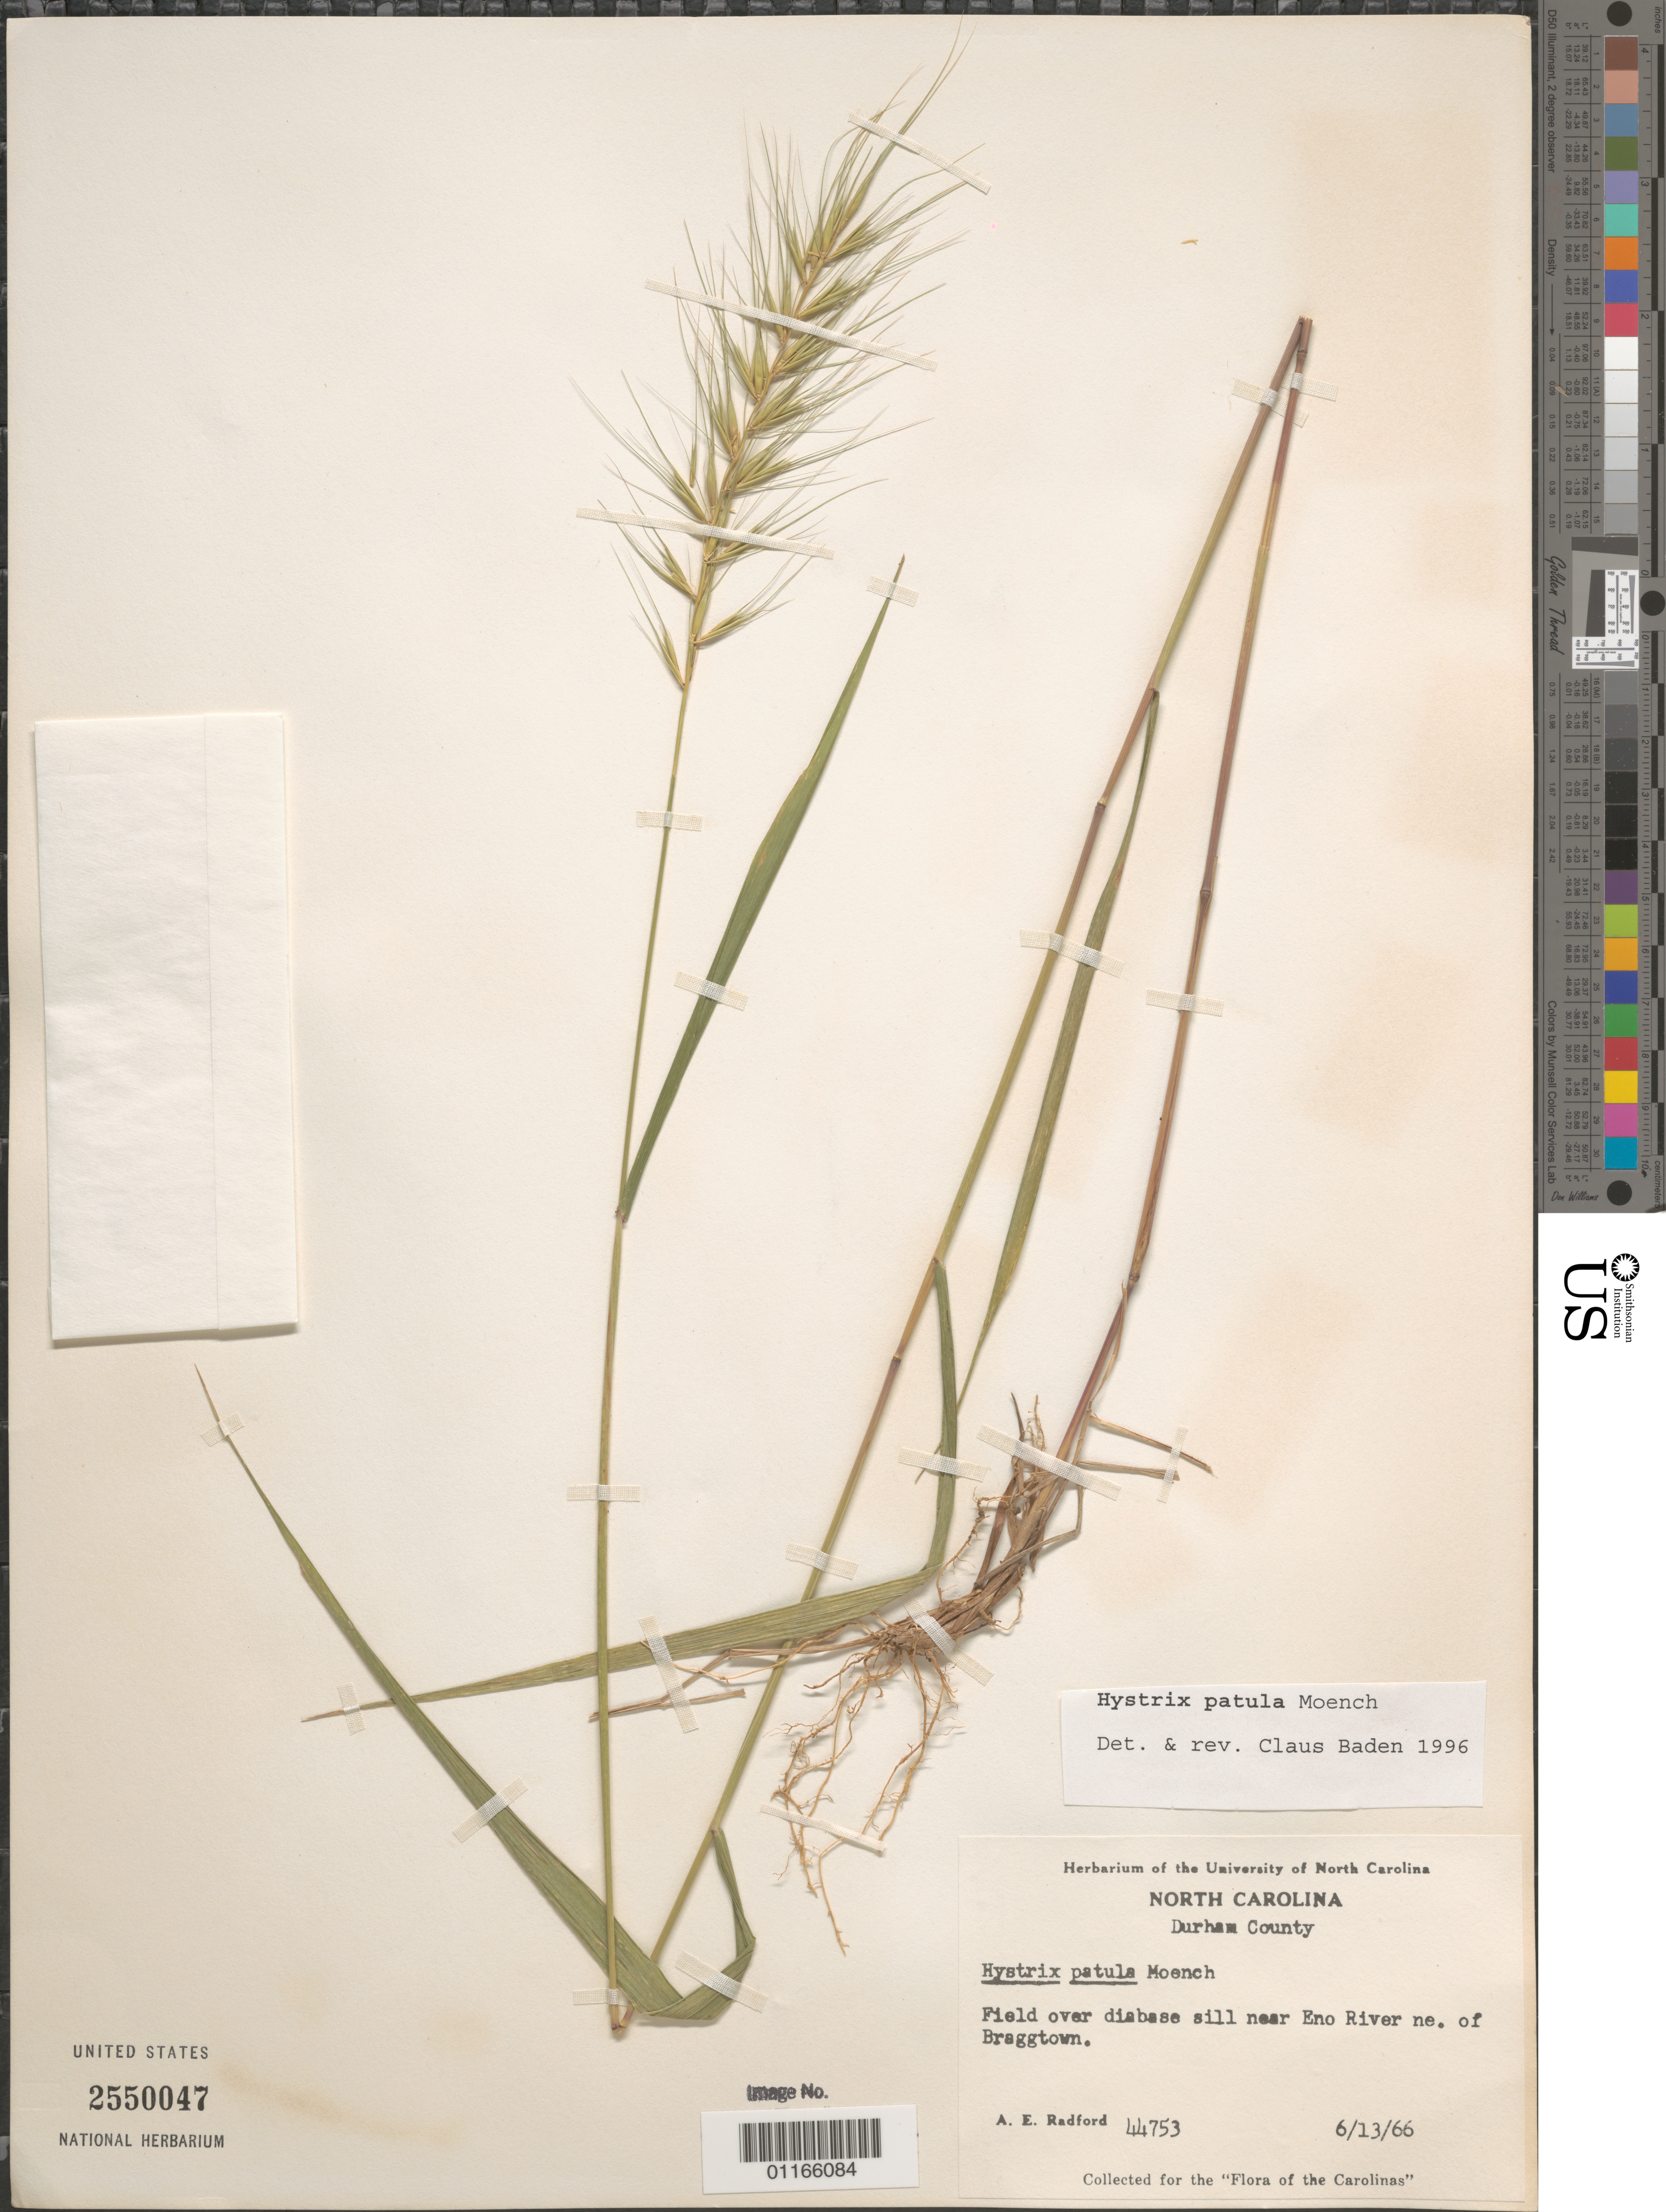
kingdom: Plantae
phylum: Tracheophyta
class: Liliopsida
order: Poales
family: Poaceae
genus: Hystrix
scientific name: Hystrix patula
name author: Moench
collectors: A. E. Radford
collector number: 44753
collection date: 1966-06-13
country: United States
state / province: North Carolina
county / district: Durham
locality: Near Eno River ne. of Braggtown.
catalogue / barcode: US 2550047